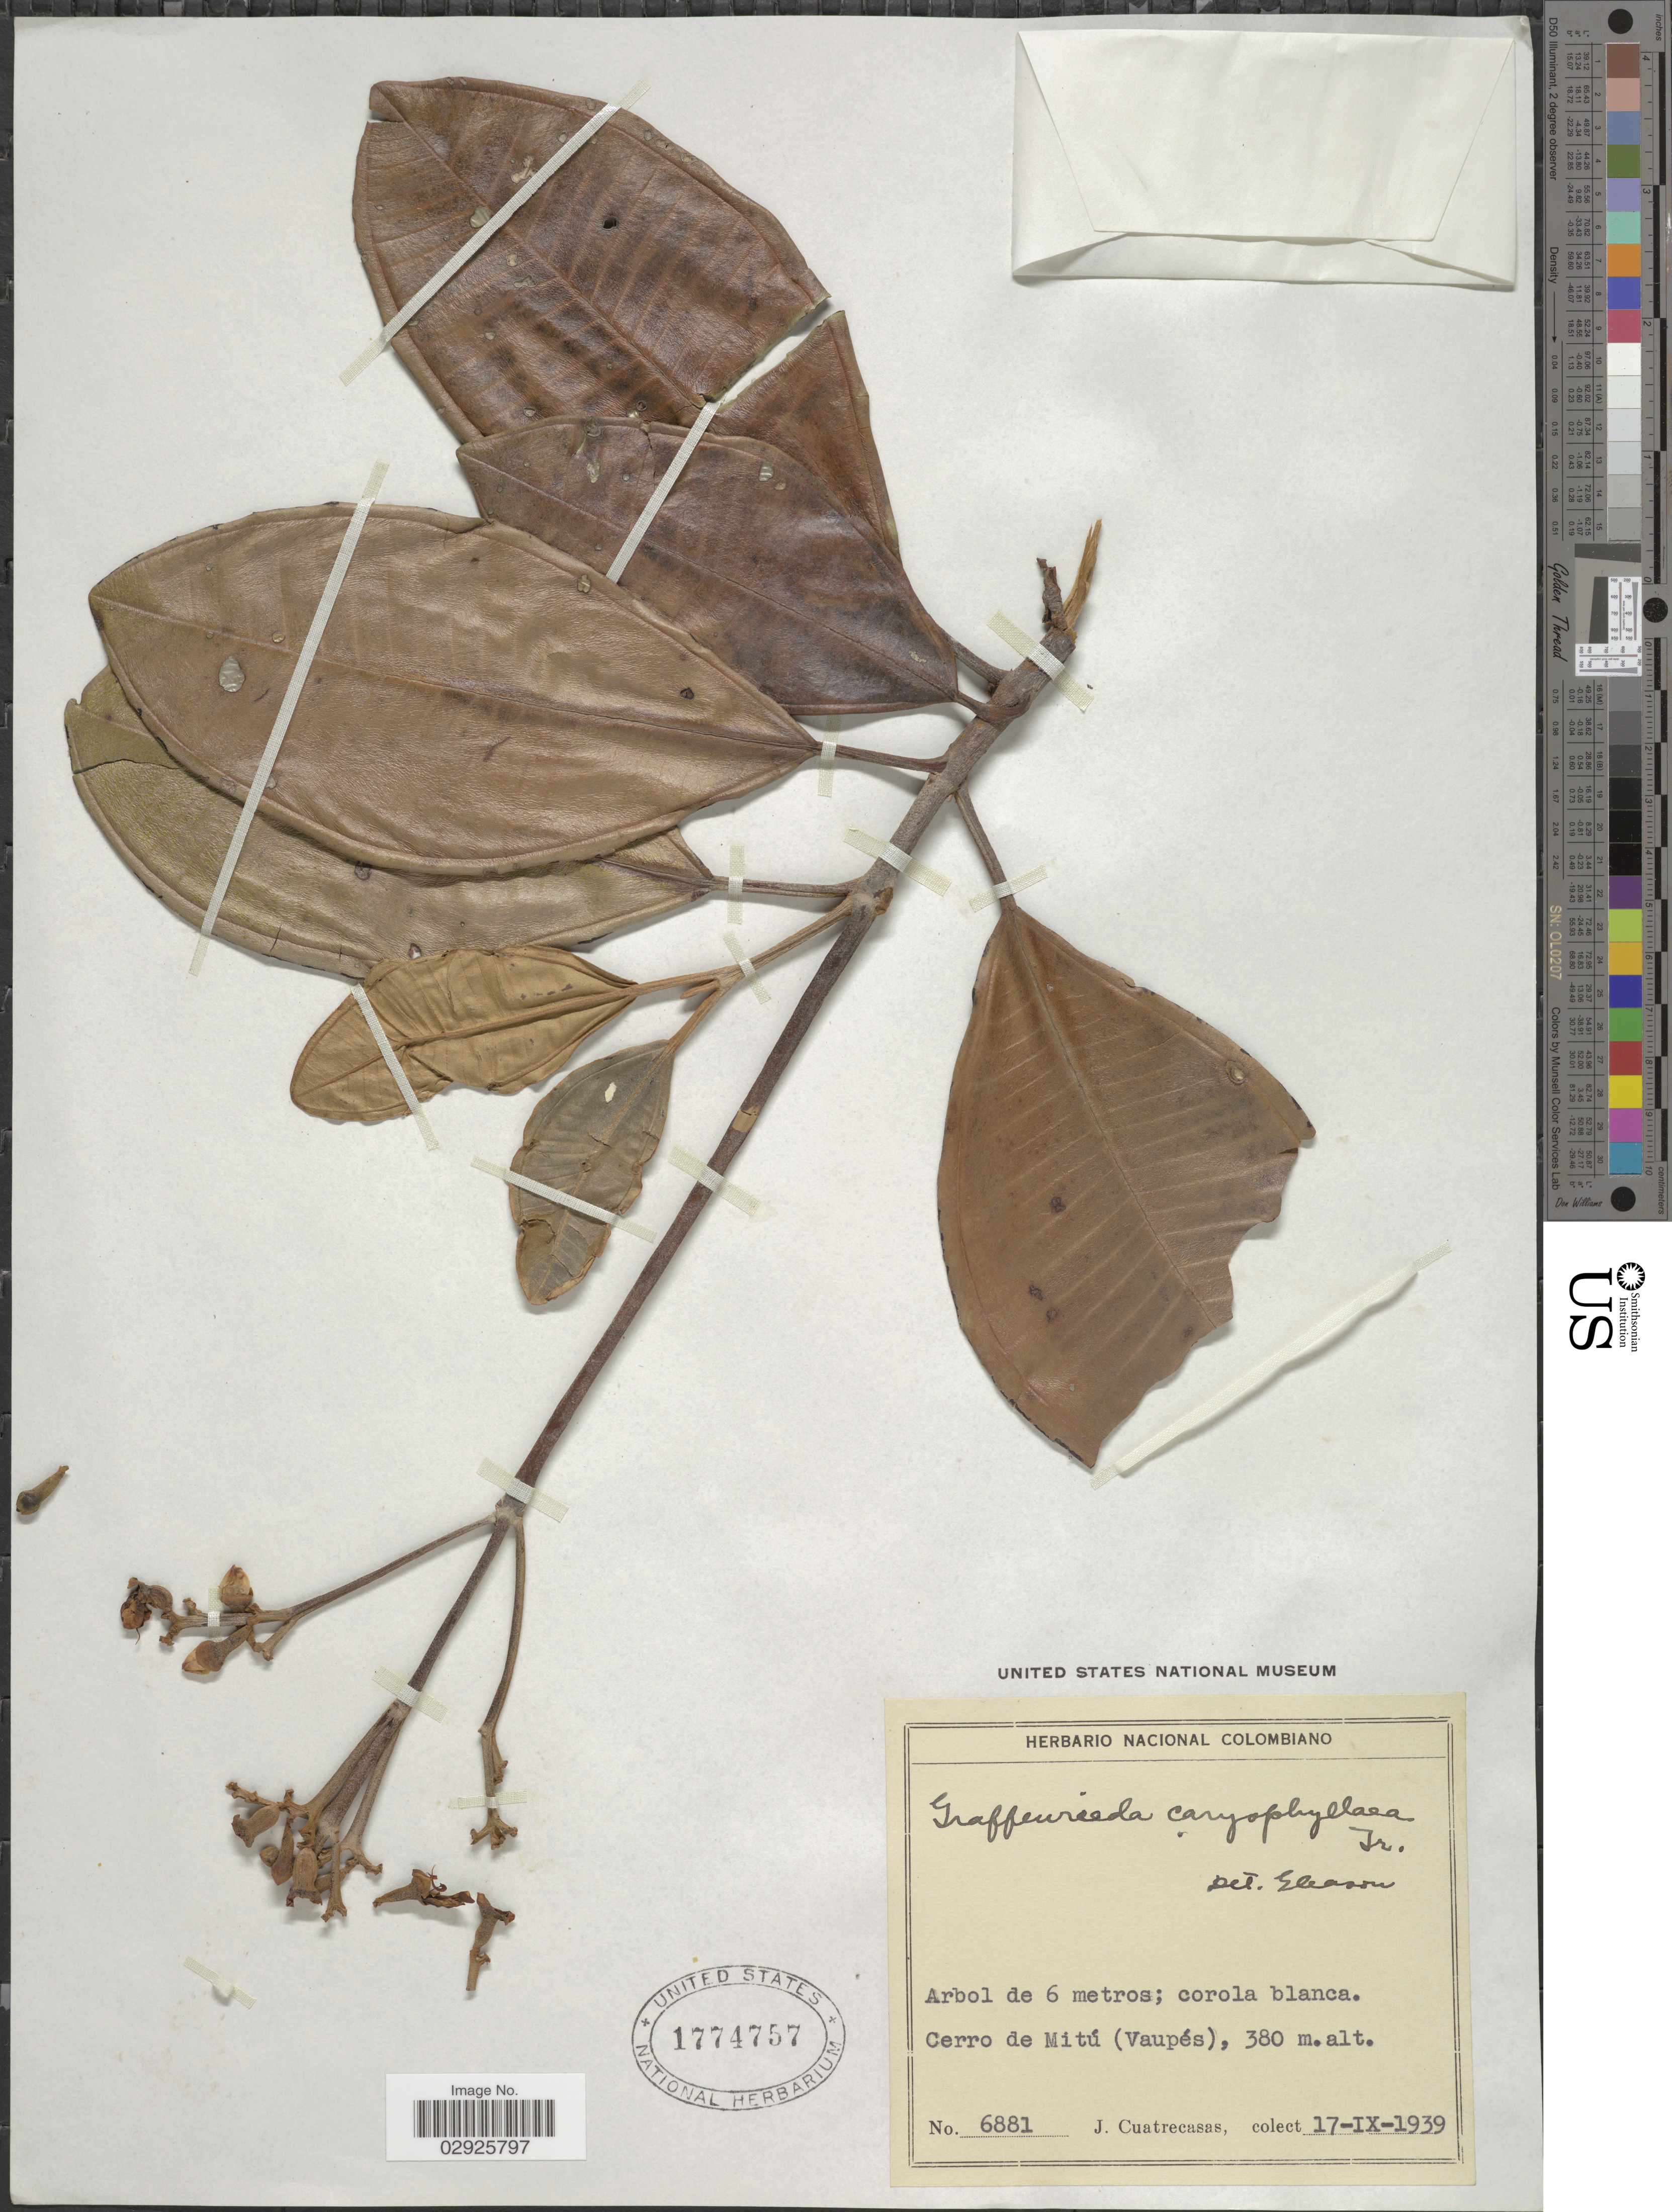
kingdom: Plantae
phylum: Tracheophyta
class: Magnoliopsida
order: Myrtales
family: Melastomataceae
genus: Graffenrieda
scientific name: Graffenrieda caryophyllea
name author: Triana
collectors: J. Cuatrecasas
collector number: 6881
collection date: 1939-09-17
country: Colombia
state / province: Vaupés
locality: Cerro de Mitú.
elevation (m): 380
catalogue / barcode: US 1774757